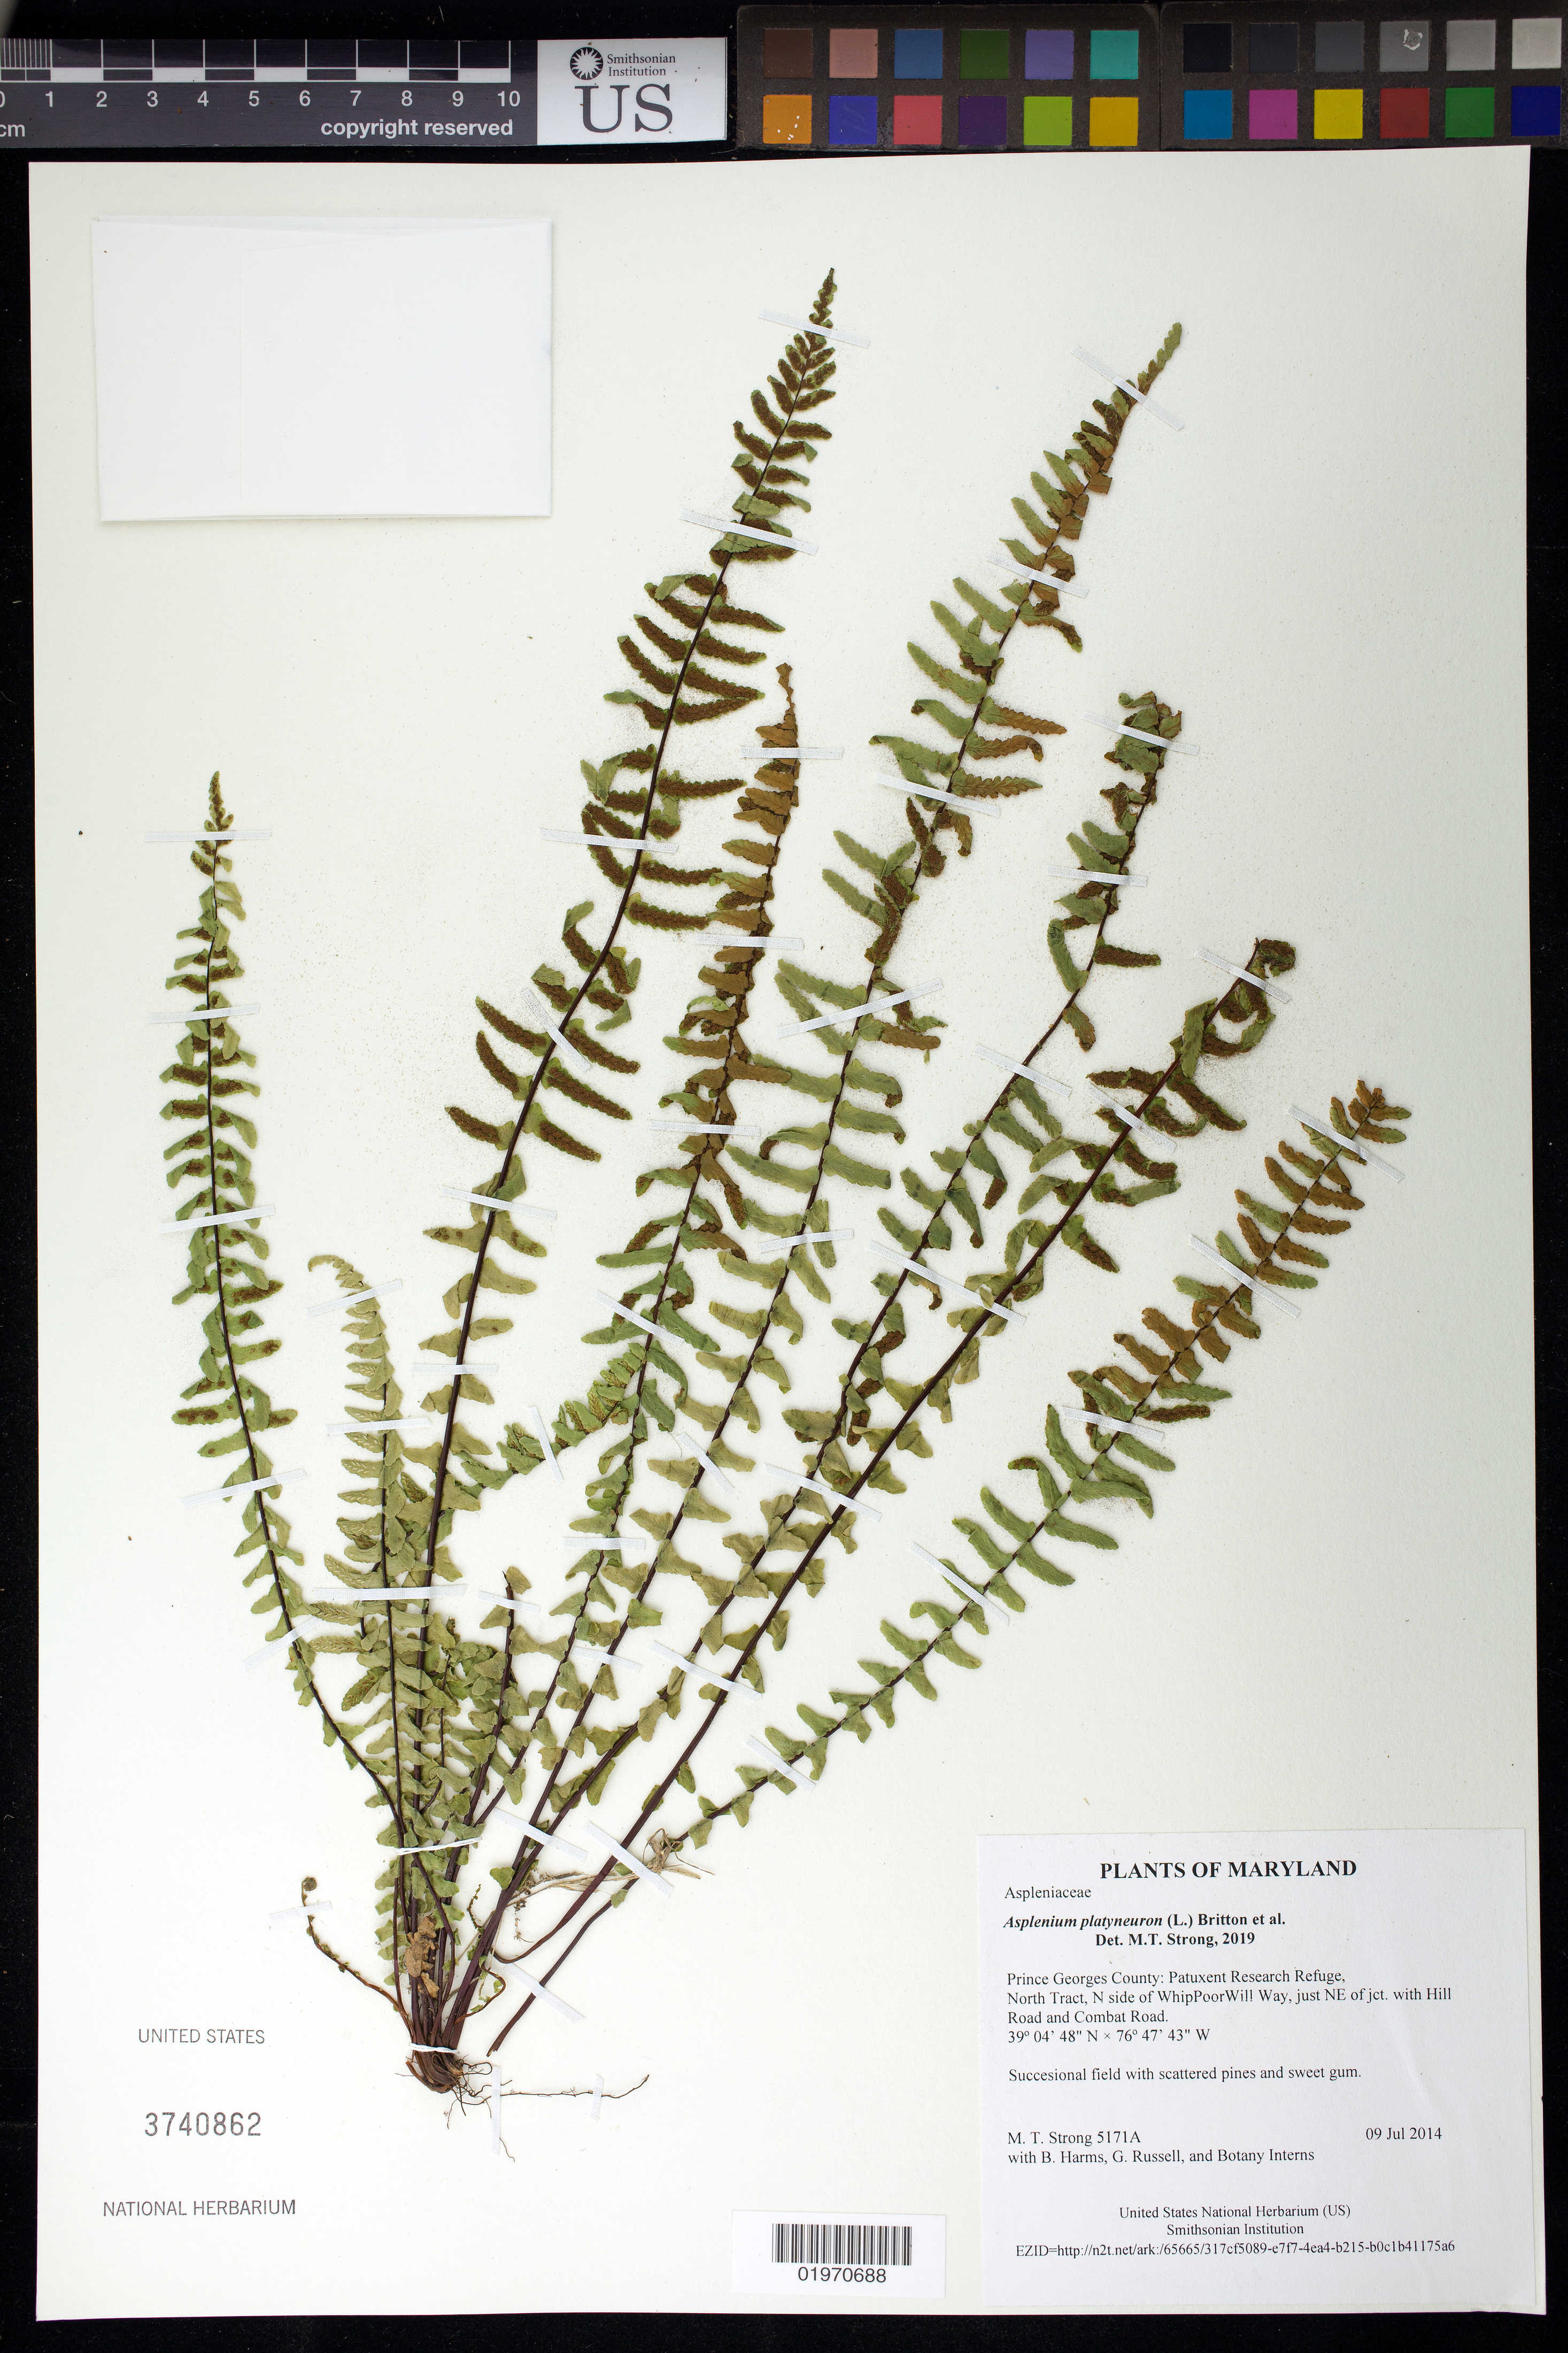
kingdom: Plantae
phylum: Tracheophyta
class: Polypodiopsida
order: Polypodiales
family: Aspleniaceae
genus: Asplenium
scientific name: Asplenium platyneuron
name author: (L.) Britton, Stearns & Poggenb.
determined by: Strong, M. T., (US), Smithsonian Institution - National Museum of Natural History (UNITED STATES)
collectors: M. T. Strong, B. Harms, G. Russell & Botany Interns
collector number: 5171 A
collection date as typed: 9 Jul 2014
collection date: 2014-07-09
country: United States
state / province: Maryland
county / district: Prince Georges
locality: Patuxent Research Refuge, North Tract, N side of WhipPoorWill Way, just NE of jct with Hill Road and Combat Road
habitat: Sucesional field with scattered pines and sweet gum.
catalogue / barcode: US 3740862